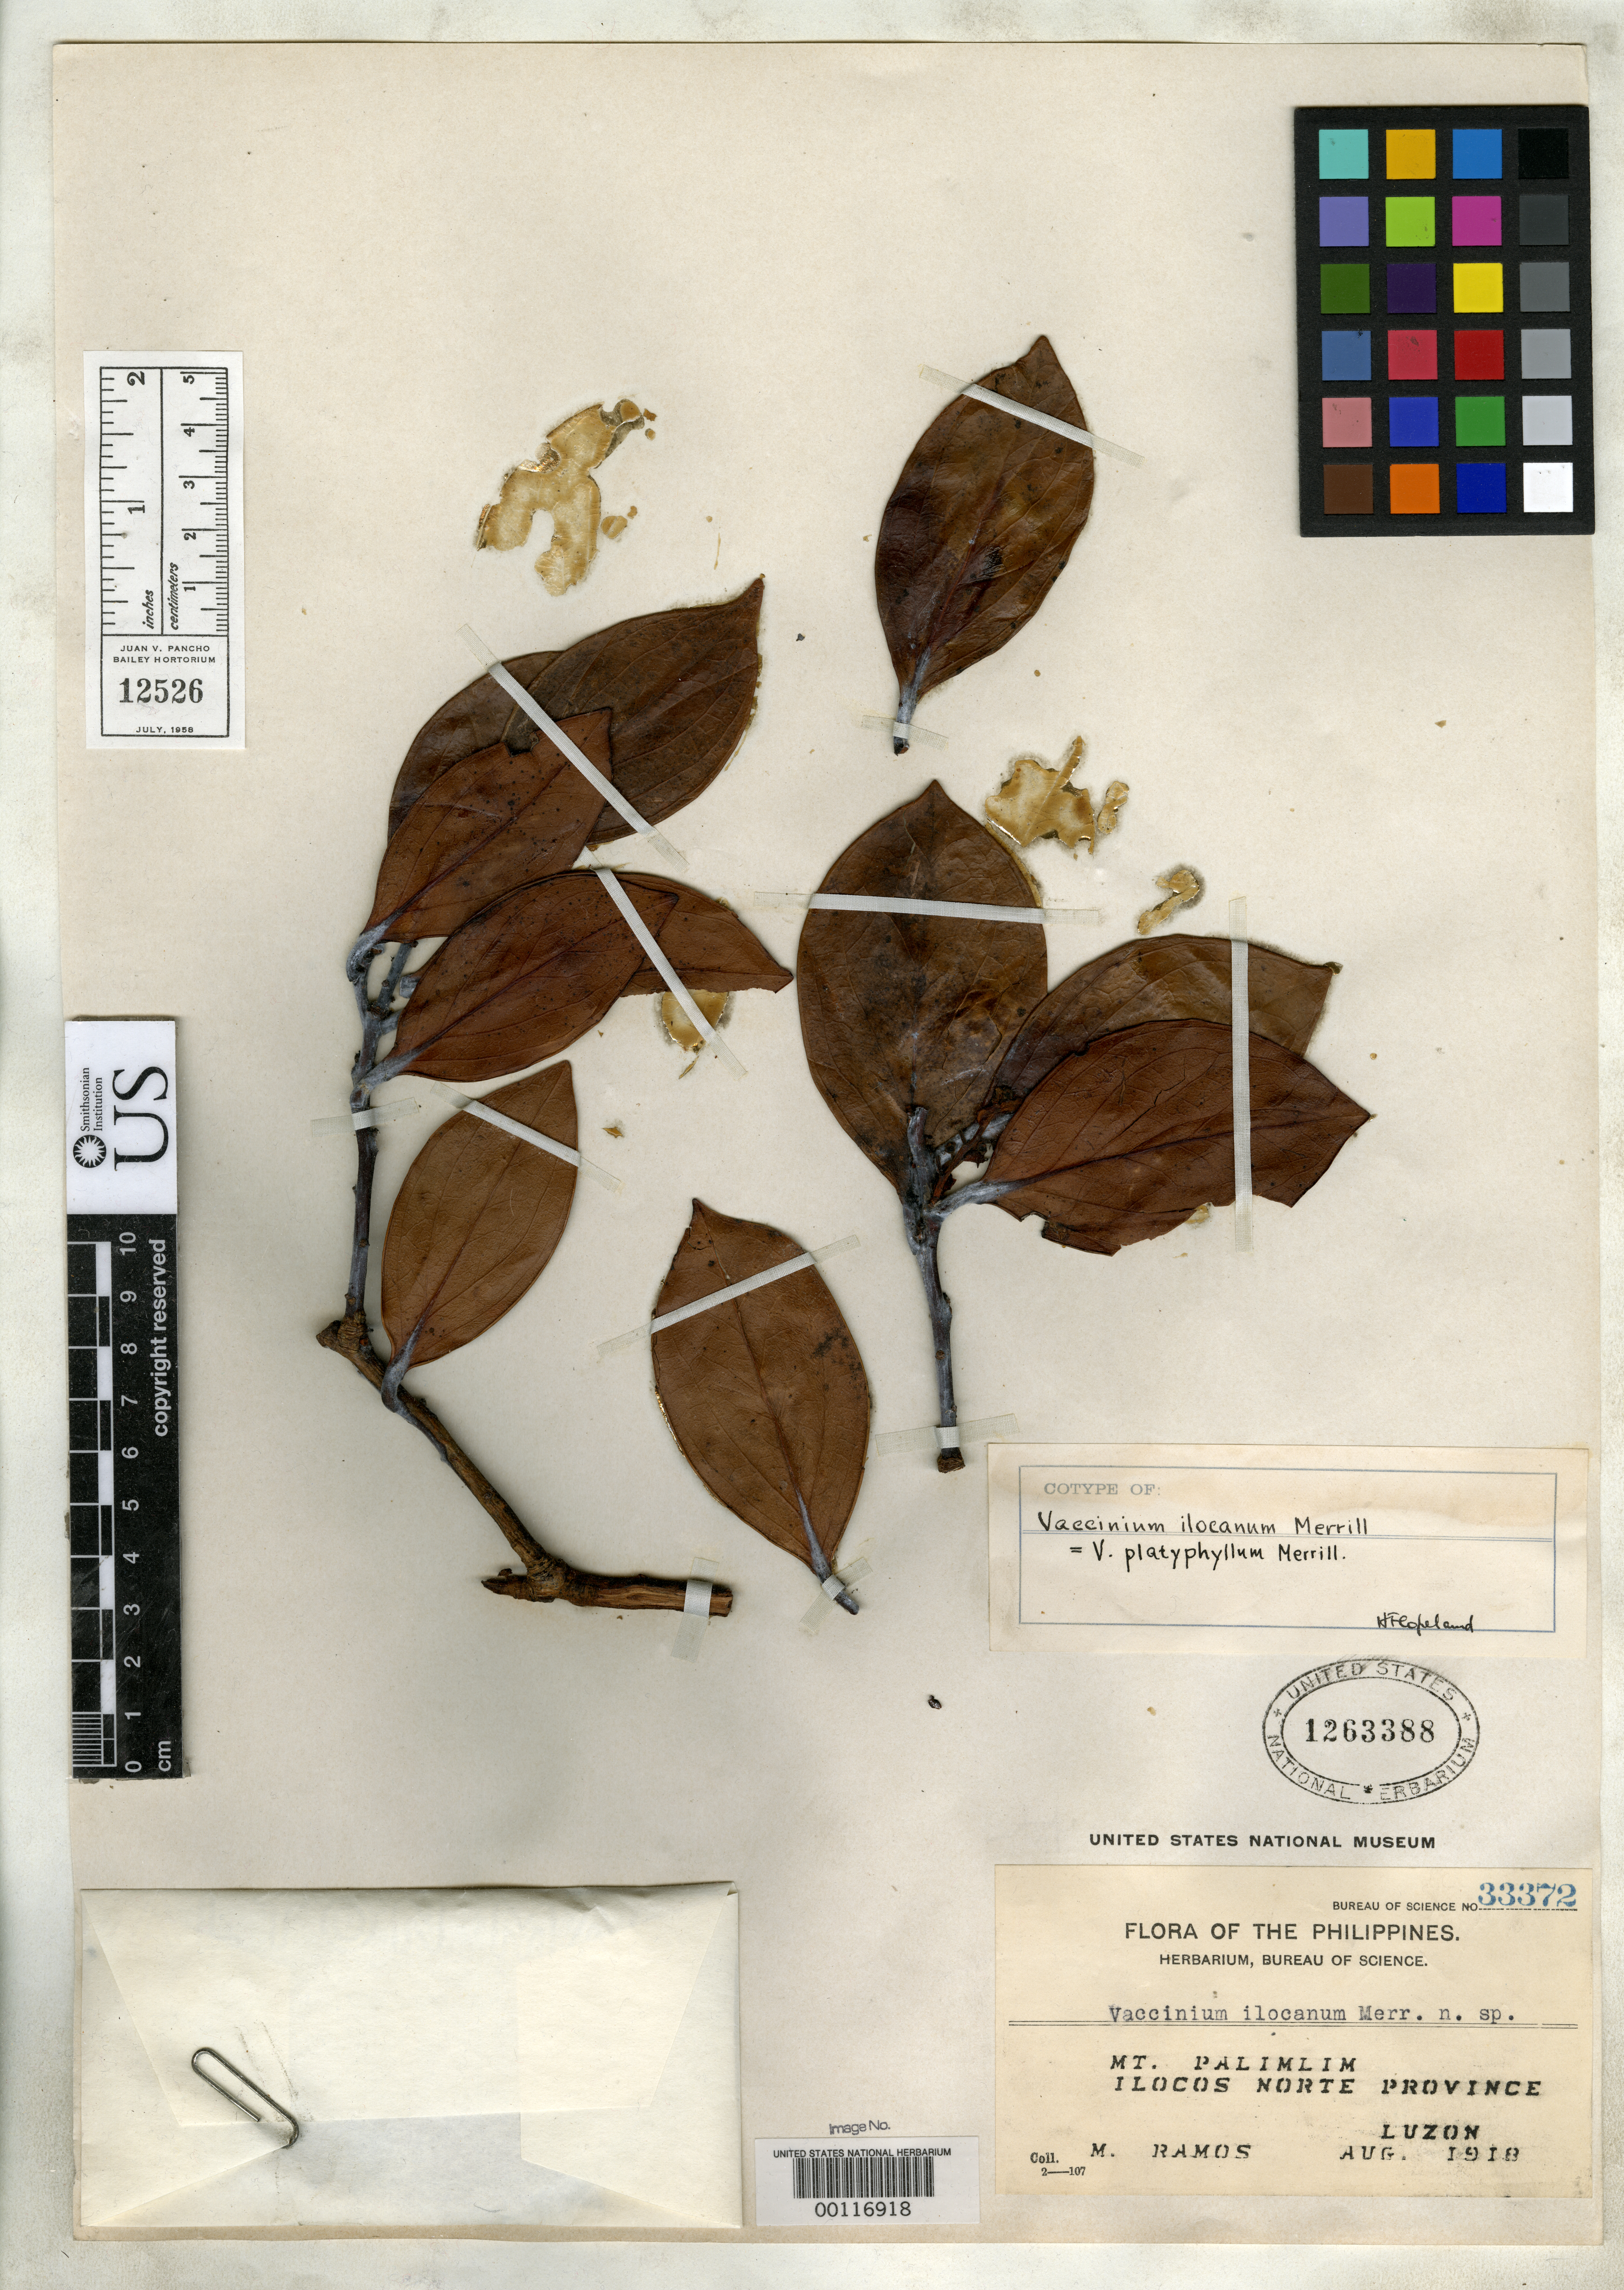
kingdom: Plantae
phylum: Tracheophyta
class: Magnoliopsida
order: Ericales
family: Ericaceae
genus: Vaccinium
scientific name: Vaccinium ilocanum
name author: Merr.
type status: Isotype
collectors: M. Ramos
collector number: Bur. Sci. 33372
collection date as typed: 21 Aug 1918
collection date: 1918-08-21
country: Philippines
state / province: Ilocos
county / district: Ilocos Norte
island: Luzon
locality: Mount Palimlim.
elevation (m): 3100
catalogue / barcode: US 1263388